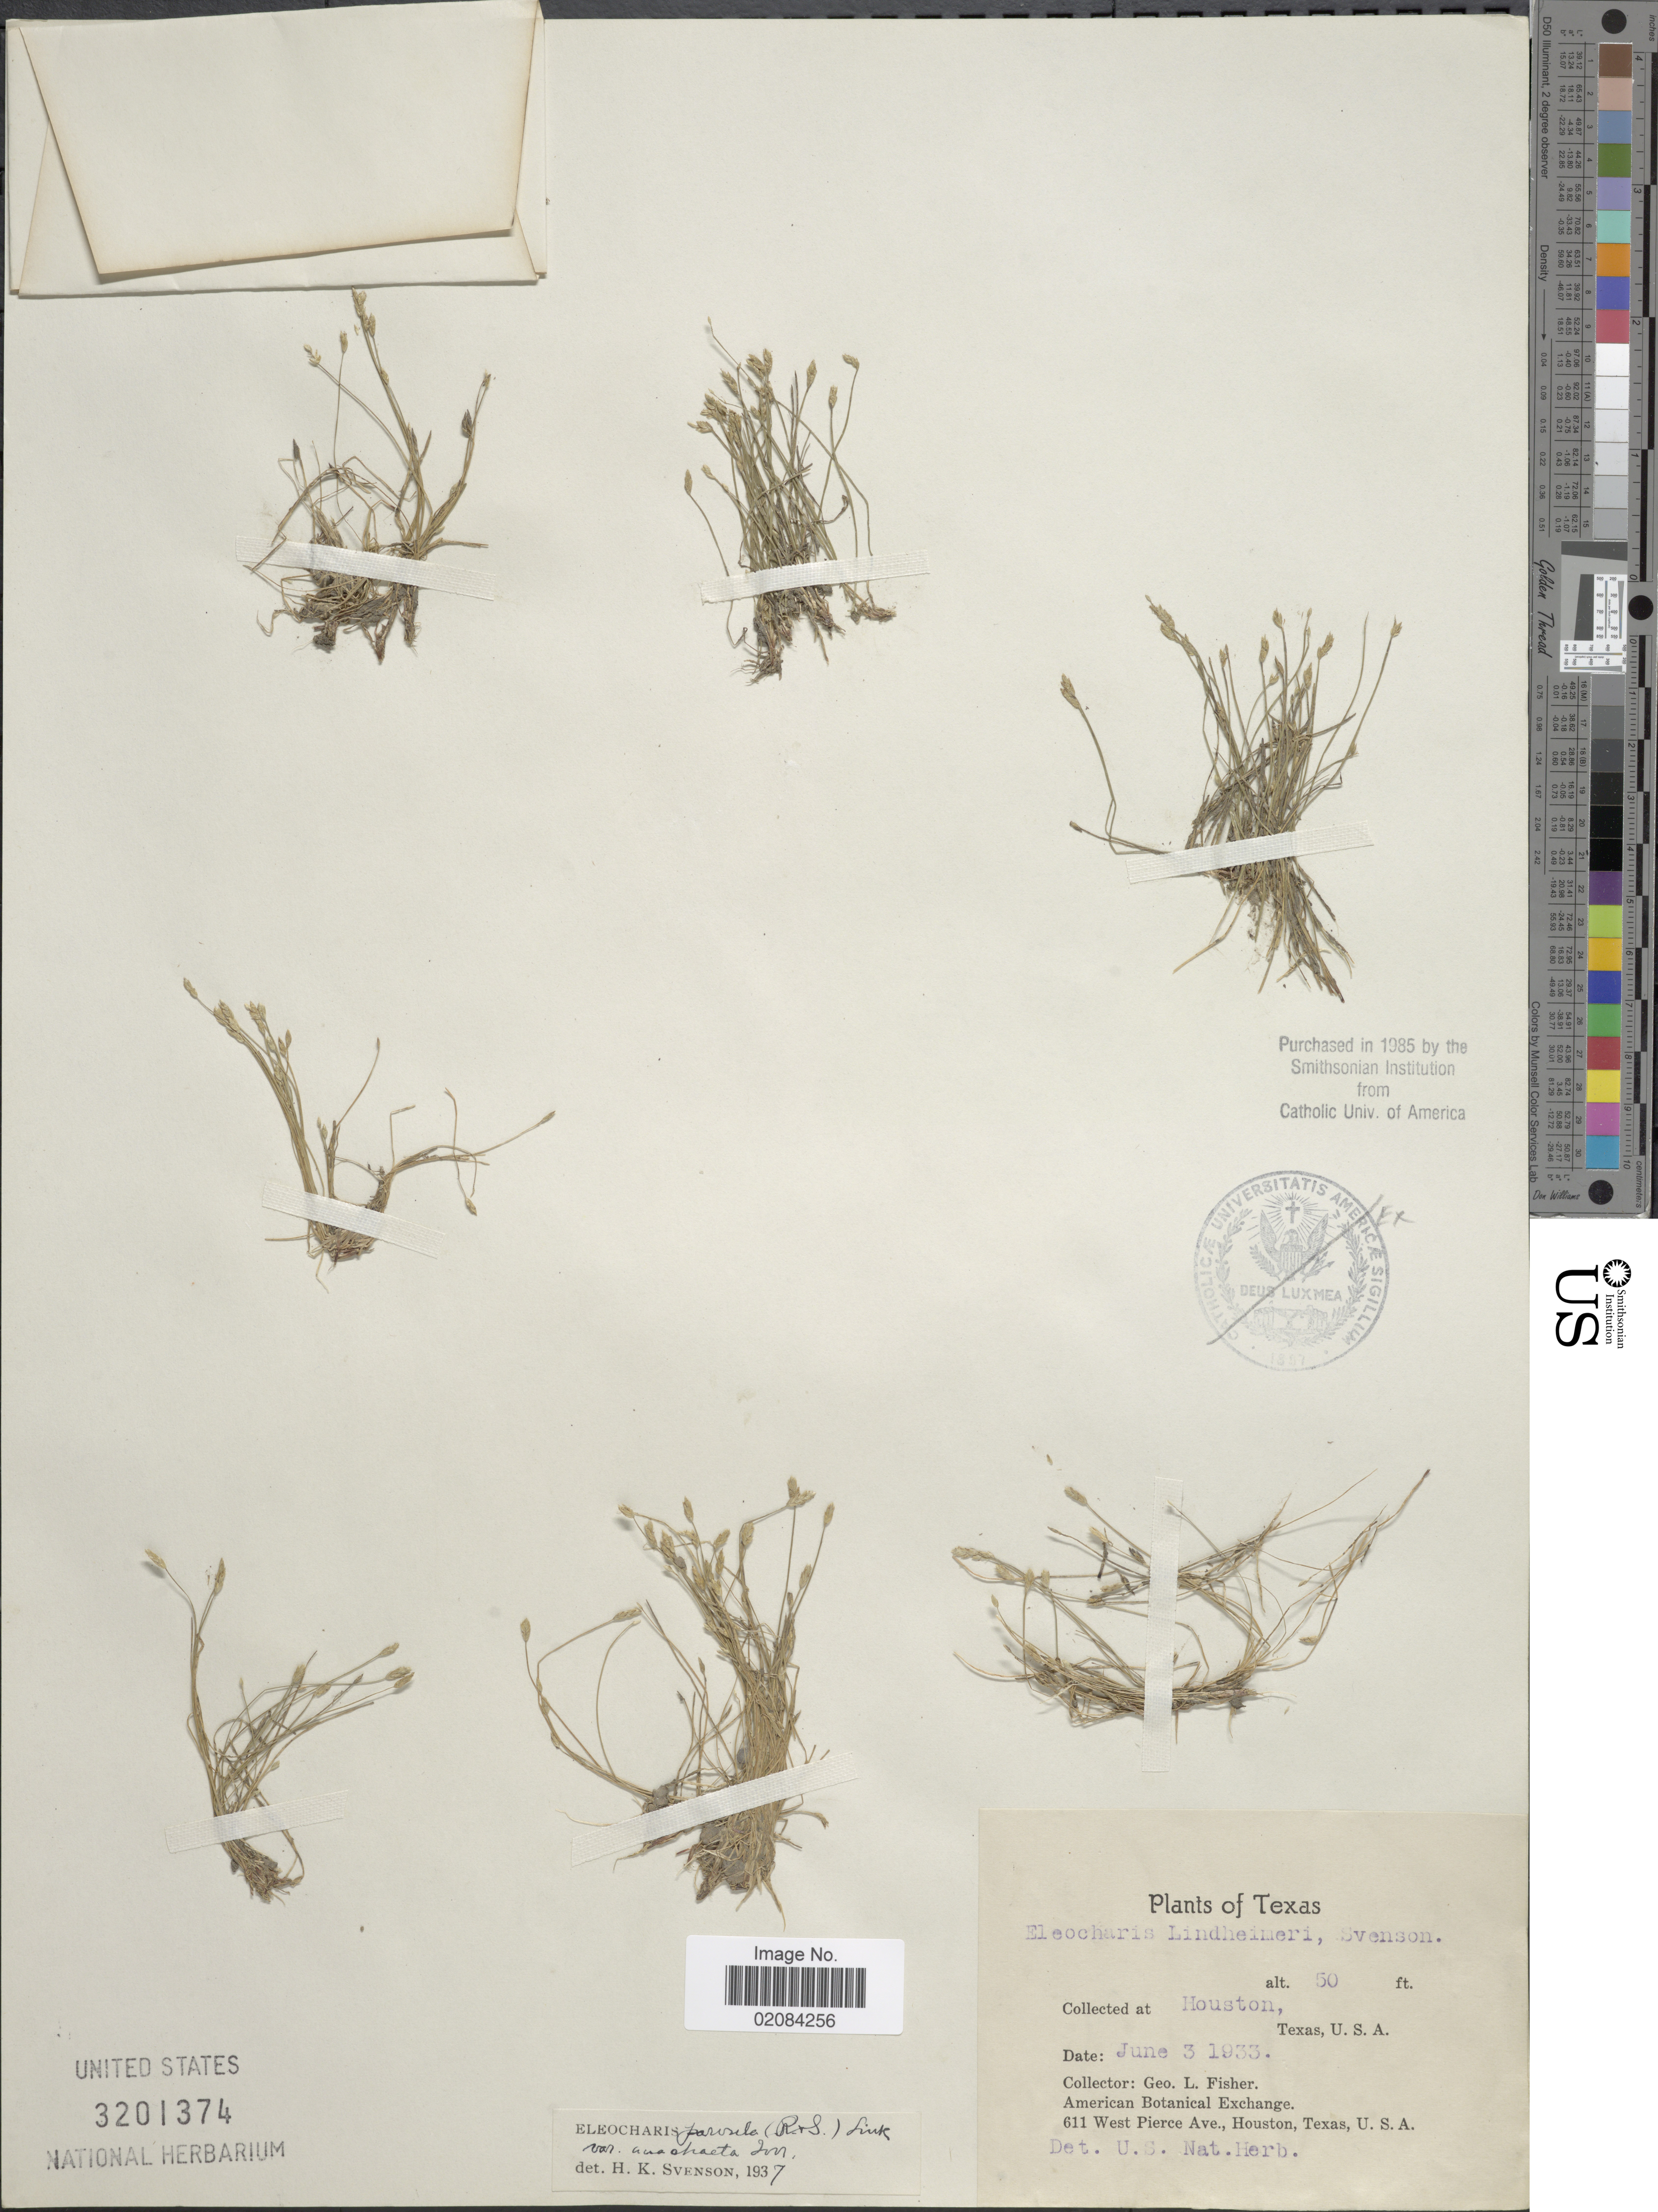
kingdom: Plantae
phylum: Tracheophyta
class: Liliopsida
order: Poales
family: Cyperaceae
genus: Eleocharis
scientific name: Eleocharis coloradoensis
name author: (Britton) Gilly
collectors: G. L. Fisher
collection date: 1933-06-03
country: United States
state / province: Texas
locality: Texas. Houston, Texas, U.S.A.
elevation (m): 15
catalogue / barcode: US 3201374